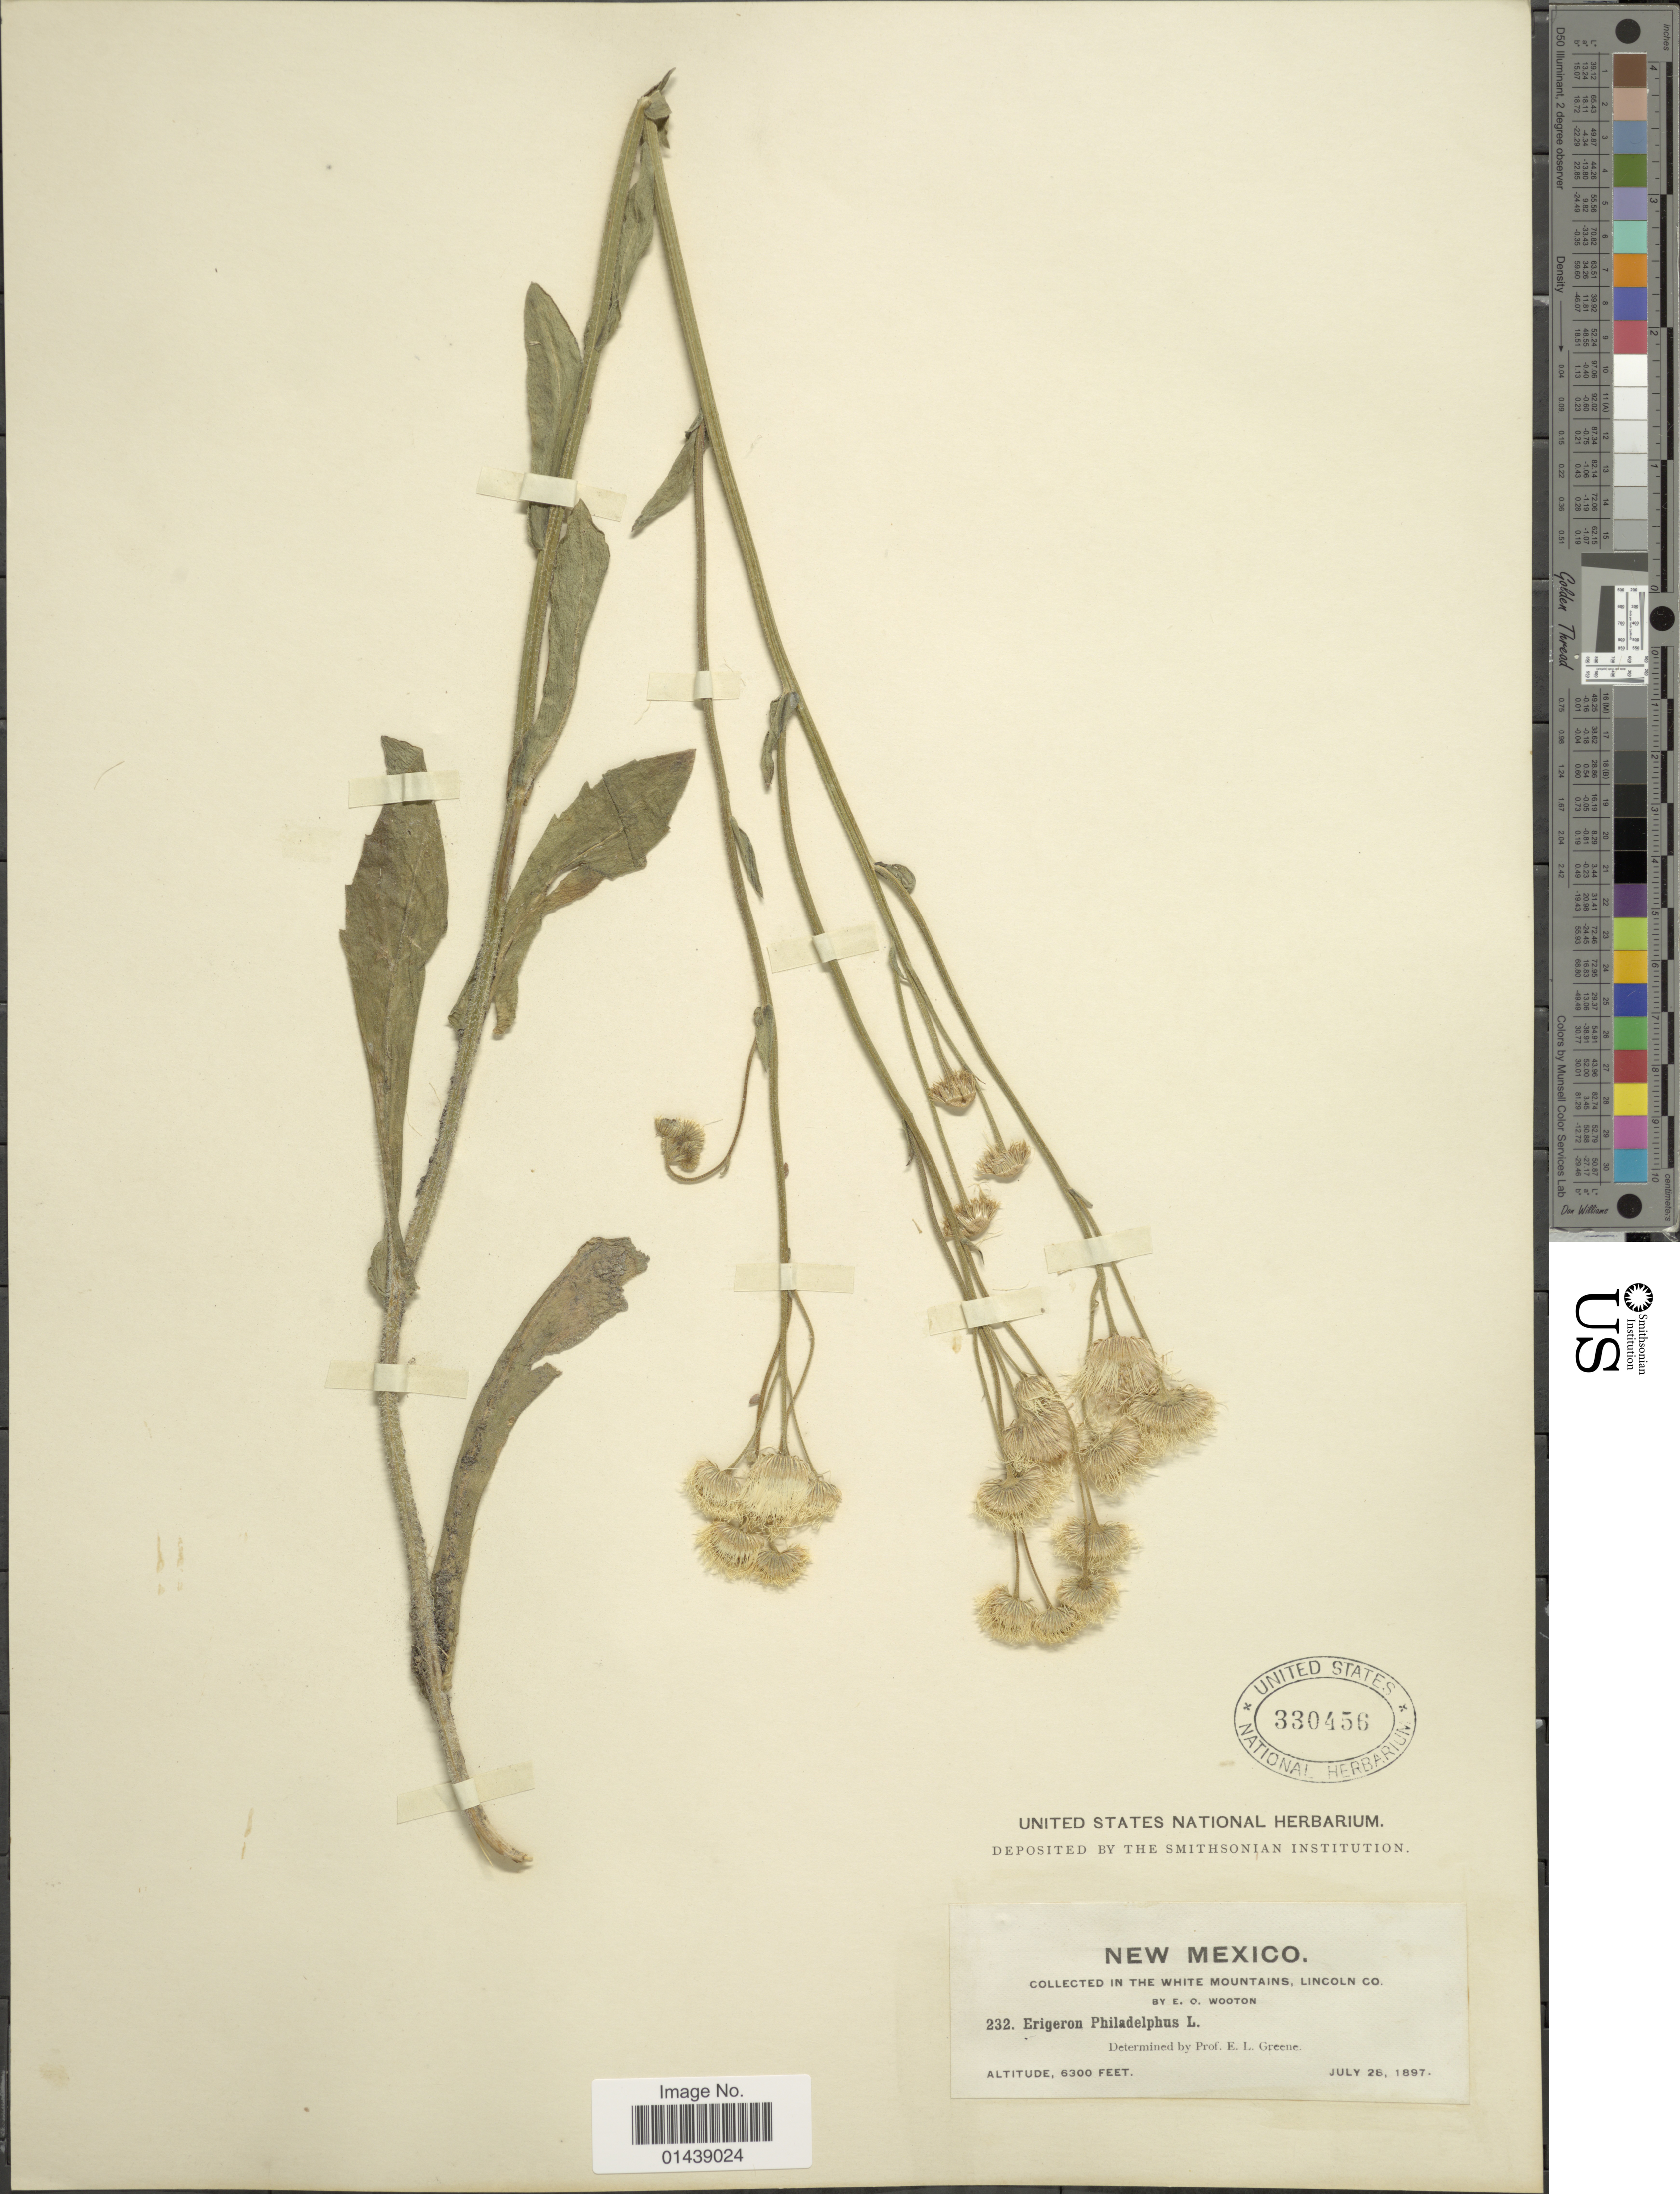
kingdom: Plantae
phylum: Tracheophyta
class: Magnoliopsida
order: Asterales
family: Asteraceae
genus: Erigeron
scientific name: Erigeron philadelphicus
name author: L.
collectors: E. O. Wooton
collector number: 232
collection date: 1897-07-28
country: United States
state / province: New Mexico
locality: White Mountains, Lincoln Co.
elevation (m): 1920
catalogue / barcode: US 330456